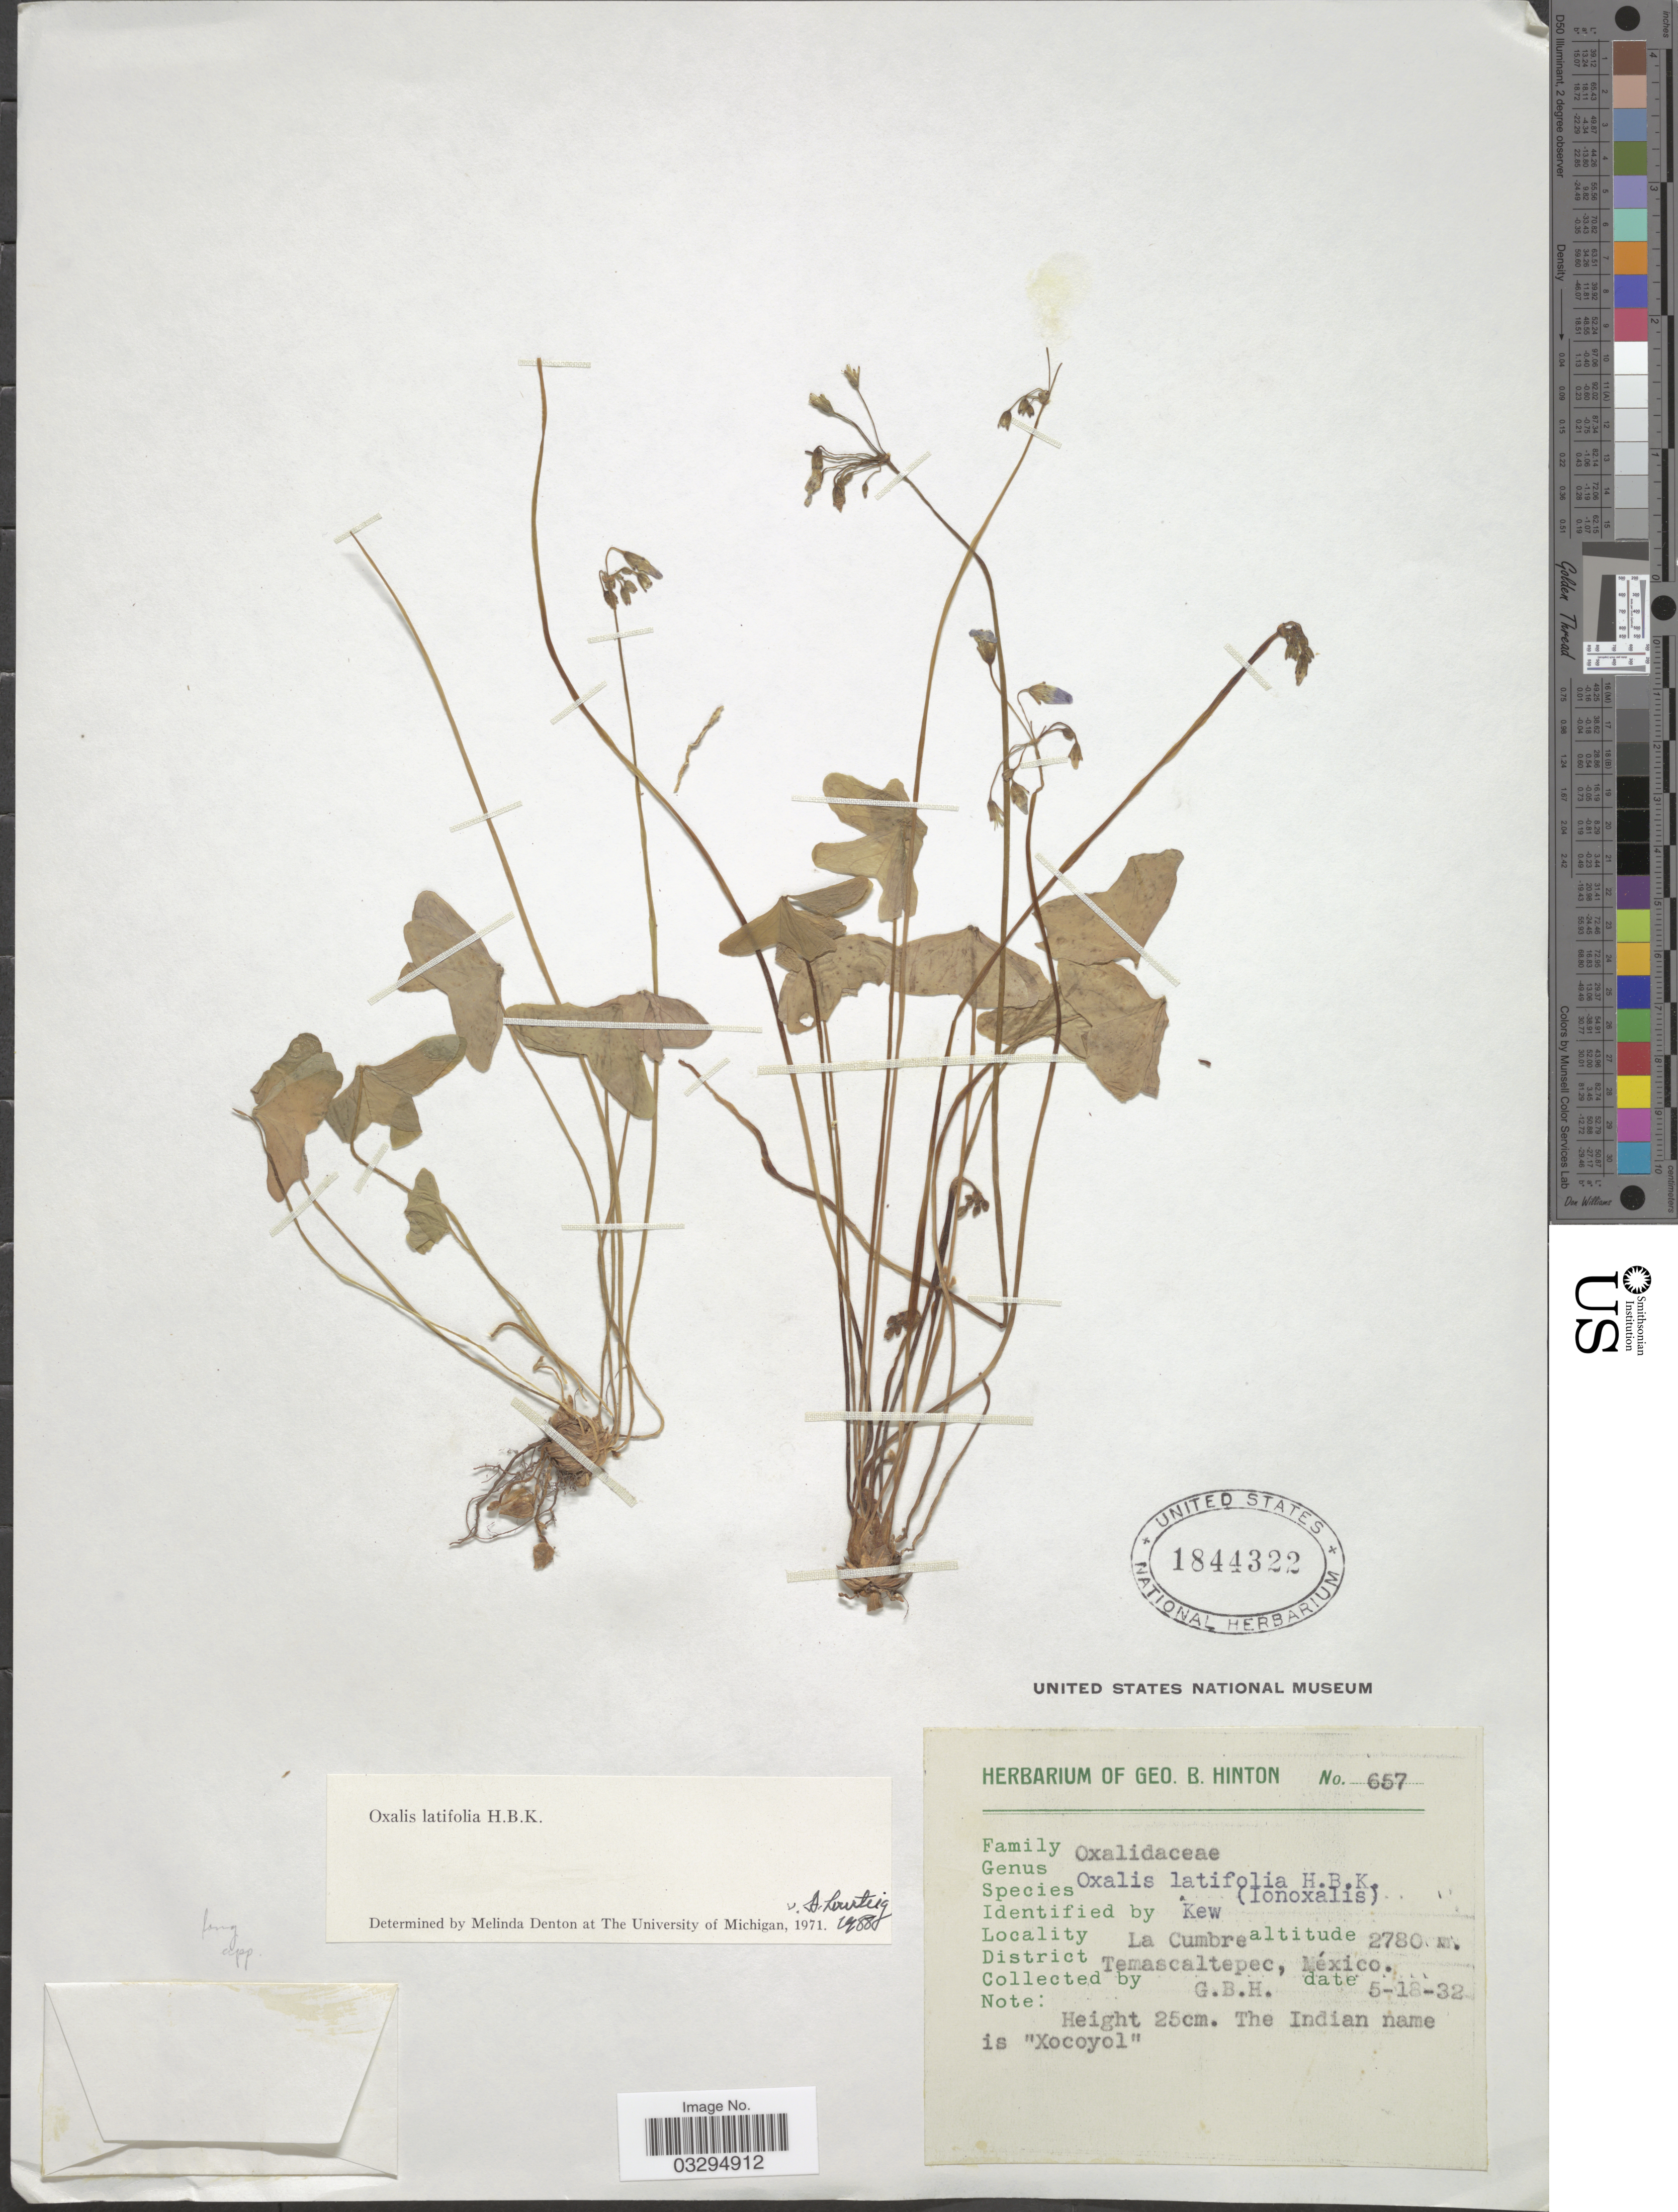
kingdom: Plantae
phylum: Tracheophyta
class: Magnoliopsida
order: Oxalidales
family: Oxalidaceae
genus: Oxalis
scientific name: Oxalis latifolia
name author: Kunth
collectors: G. B. Hinton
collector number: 657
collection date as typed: Transcribed d/m/y: 18/5/32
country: Mexico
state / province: México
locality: La Cumbre, District Temascaltepec.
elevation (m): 2780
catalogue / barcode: US 1844322